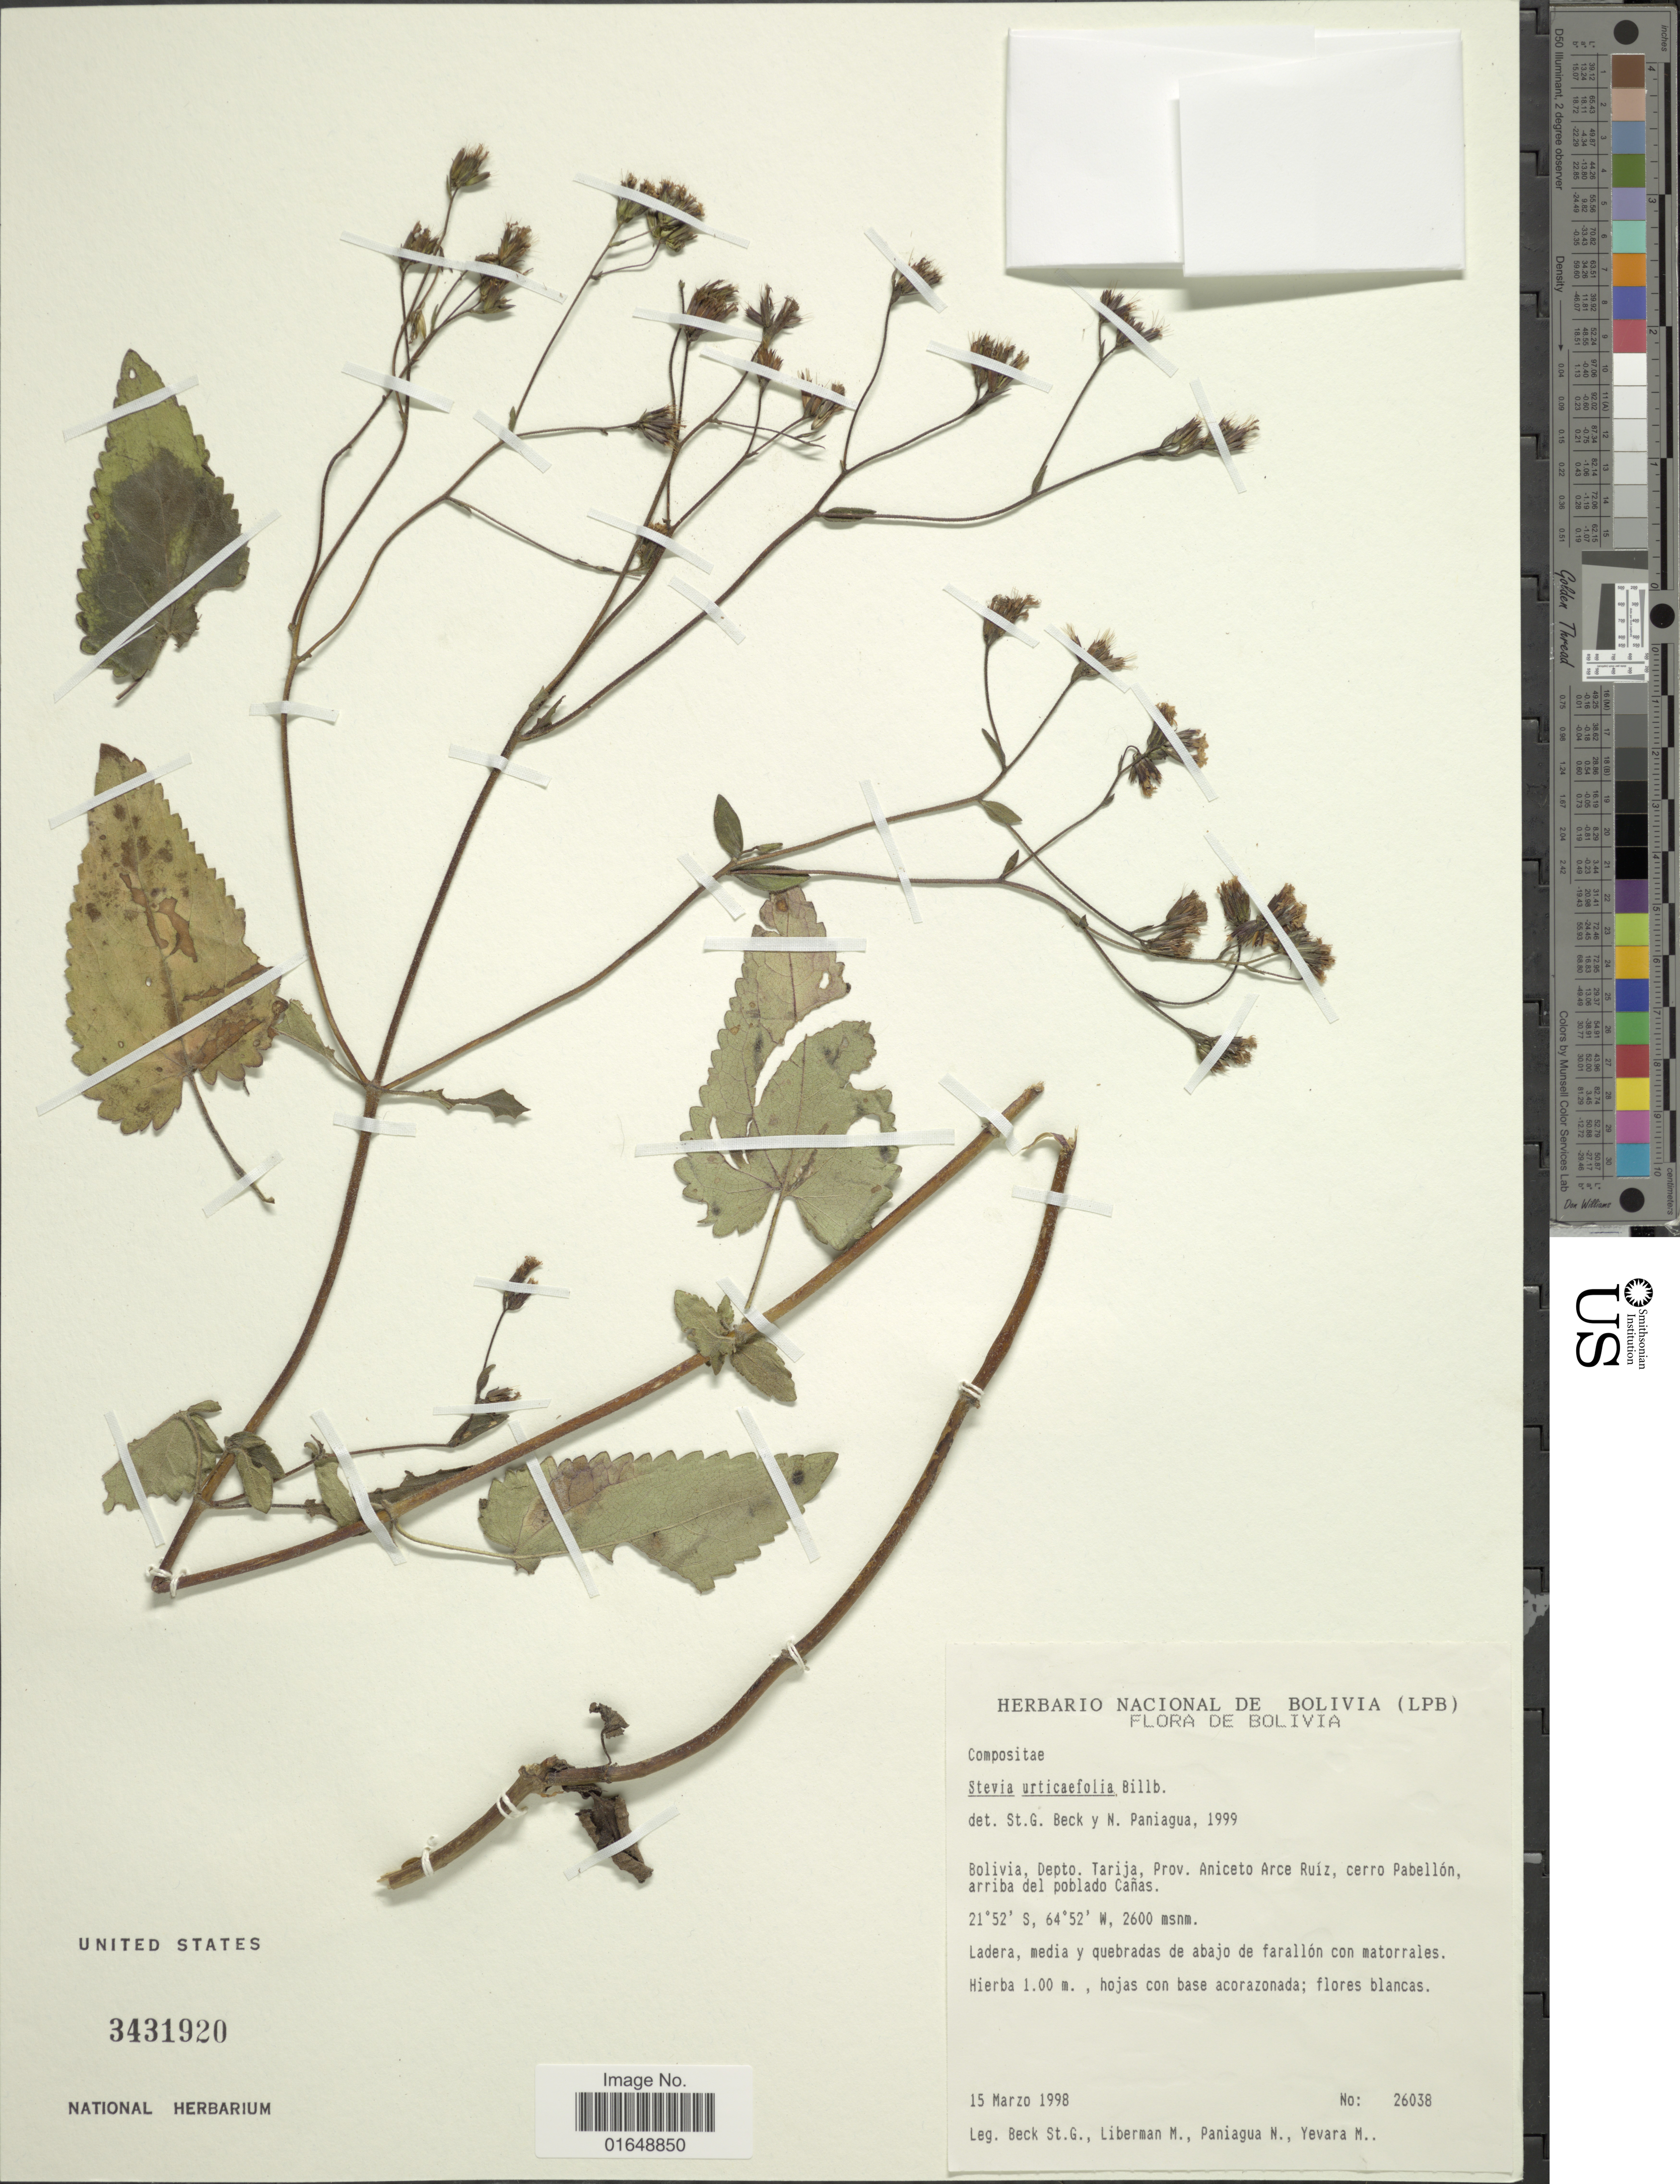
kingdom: Plantae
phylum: Tracheophyta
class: Magnoliopsida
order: Asterales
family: Asteraceae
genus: Stevia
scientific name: Stevia urticaefolia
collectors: S. G. Beck, M. Liberman, N. Paniagua & M. Yevara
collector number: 26038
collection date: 1998-03-15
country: Bolivia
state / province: Tarija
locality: Bolivia, Depto. Tarija, Prov. Aniceto Arce Ruiz, cerro Pabellón, arriba del poblado Cañas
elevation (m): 2600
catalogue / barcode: US 3431920